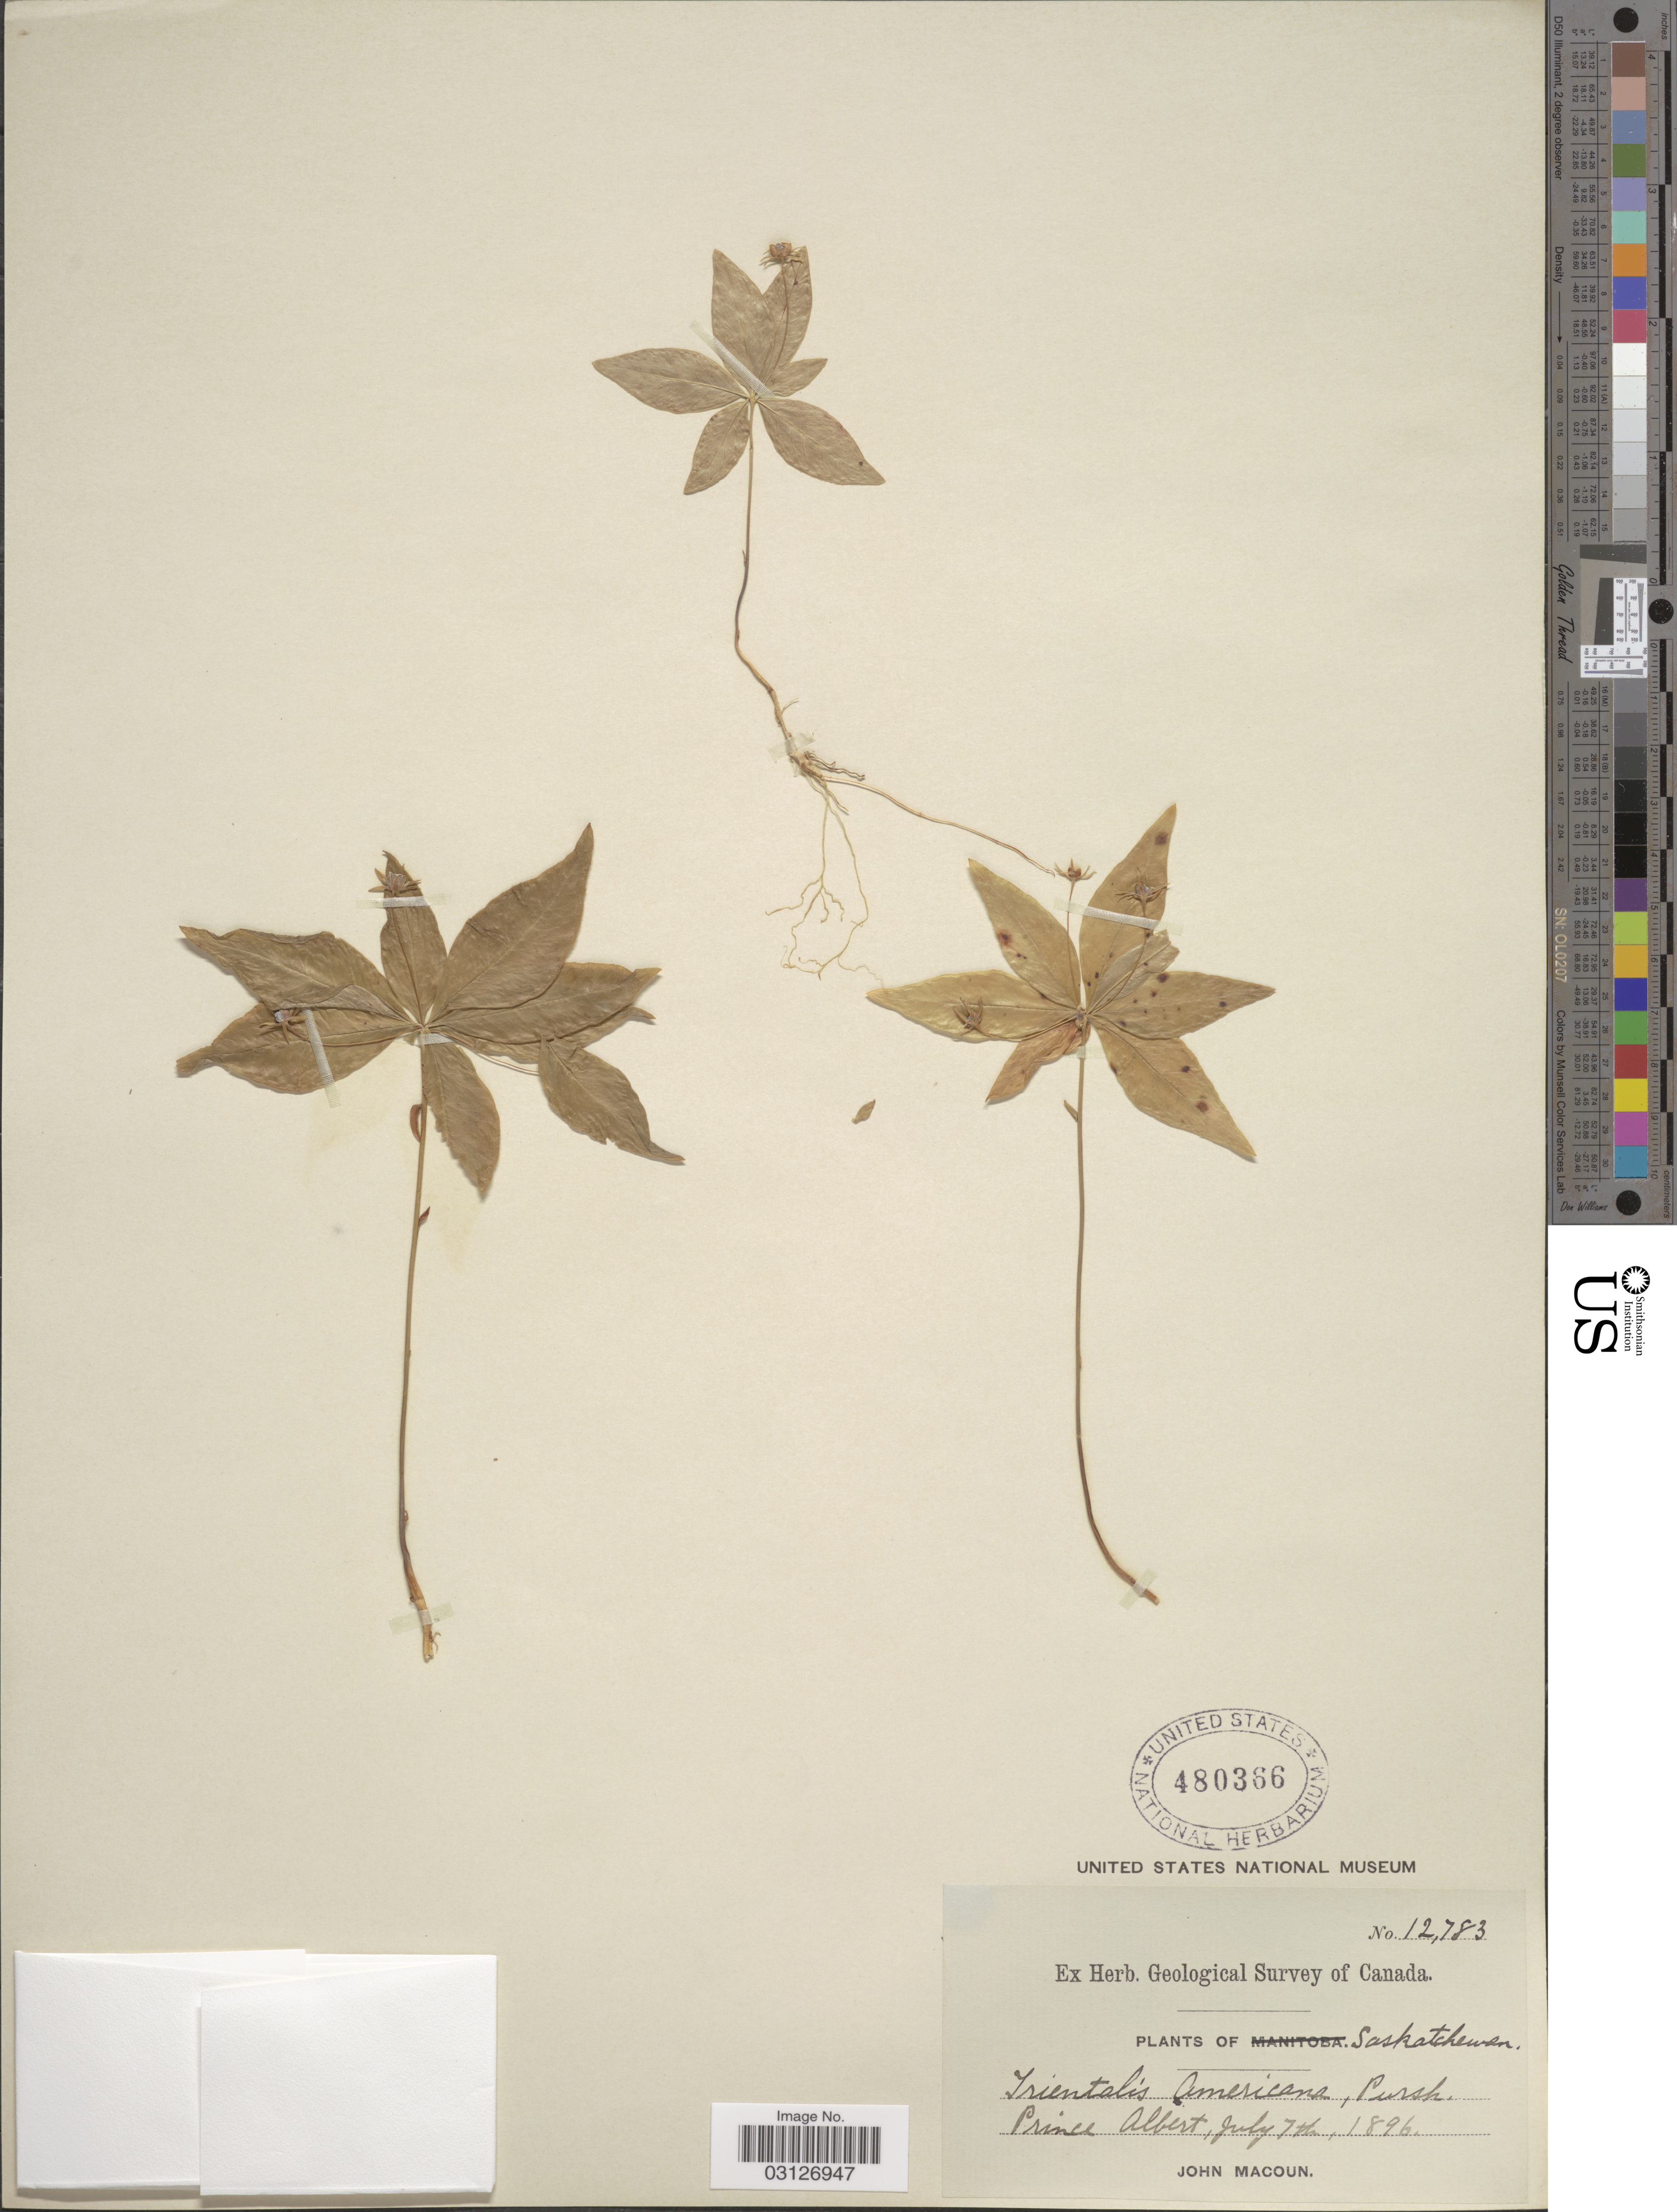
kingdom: Plantae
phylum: Tracheophyta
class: Magnoliopsida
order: Ericales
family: Primulaceae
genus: Trientalis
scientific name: Trientalis americana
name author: Pursh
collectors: J. Macoun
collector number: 12783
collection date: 1896-07-07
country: Canada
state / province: Saskatchewan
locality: Prince Albert.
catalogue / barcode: US 480366